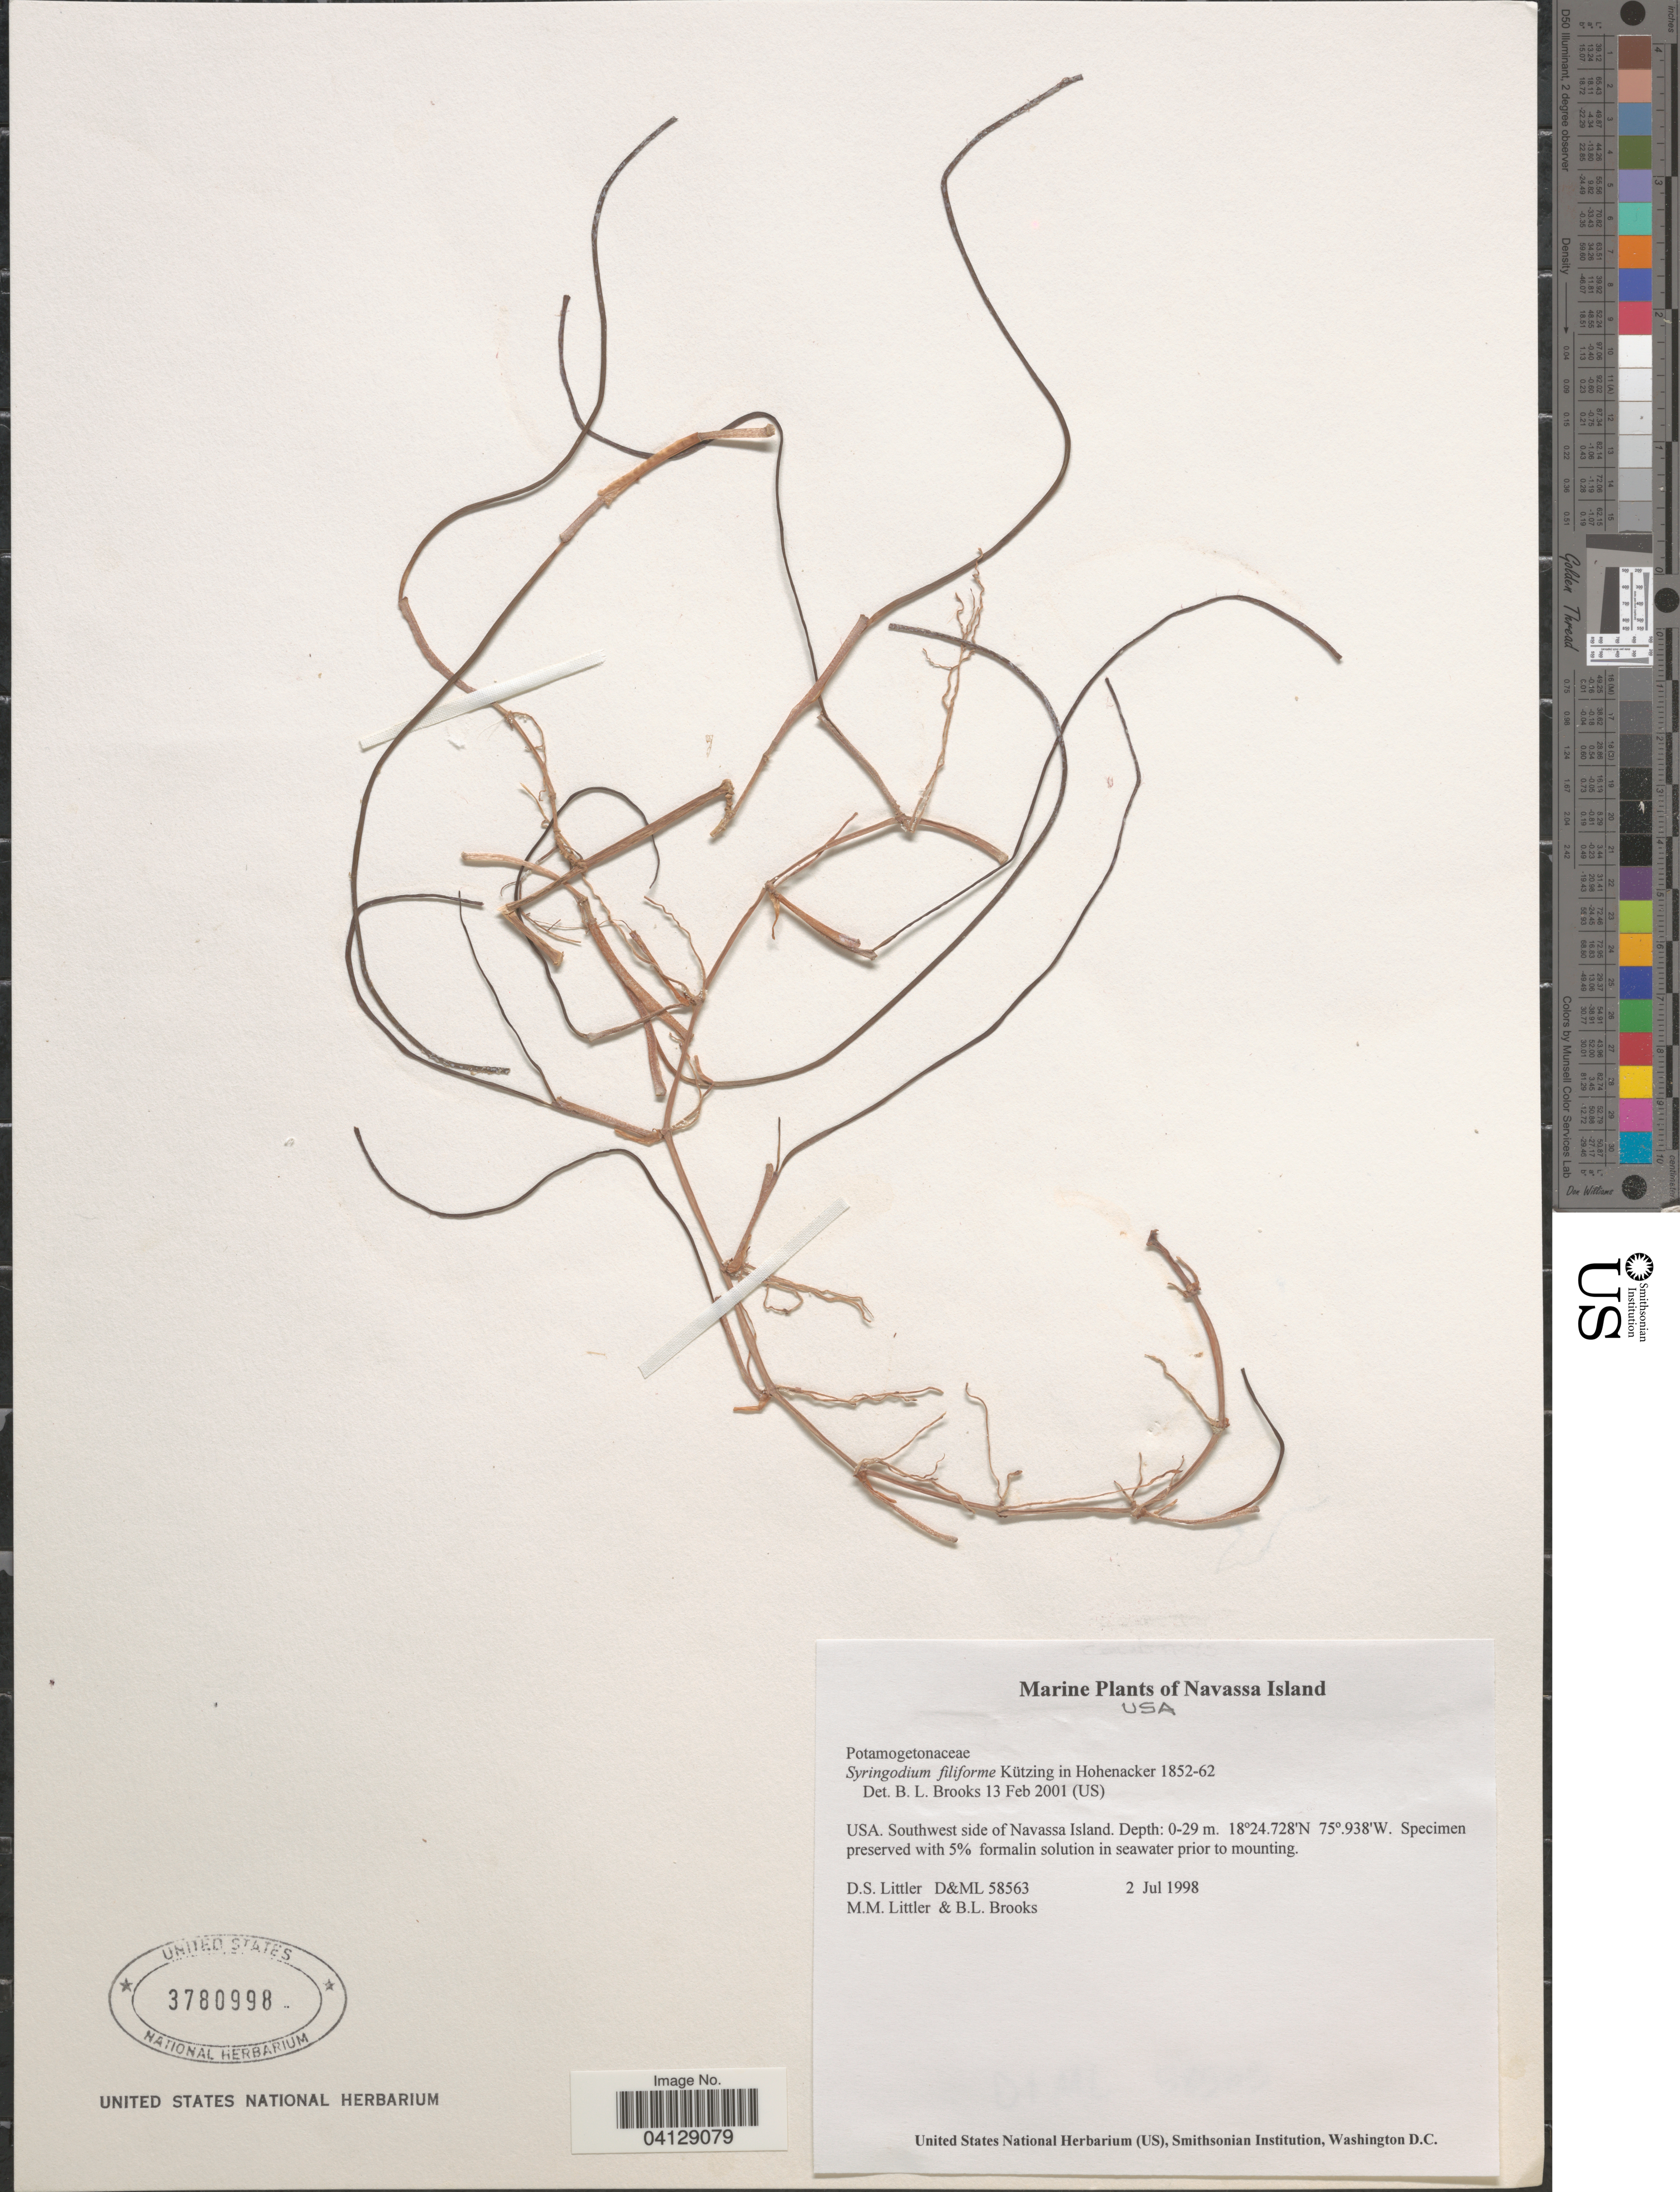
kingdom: Plantae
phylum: Tracheophyta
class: Liliopsida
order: Alismatales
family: Cymodoceaceae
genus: Syringodium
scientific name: Syringodium filiforme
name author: Kütz.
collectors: D. S. Littler & B. Brooks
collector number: D&ML58563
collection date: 1998-07-02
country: Navassa Island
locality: Navassa Island. Southwest side of Navassa Island.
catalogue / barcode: US 3780998